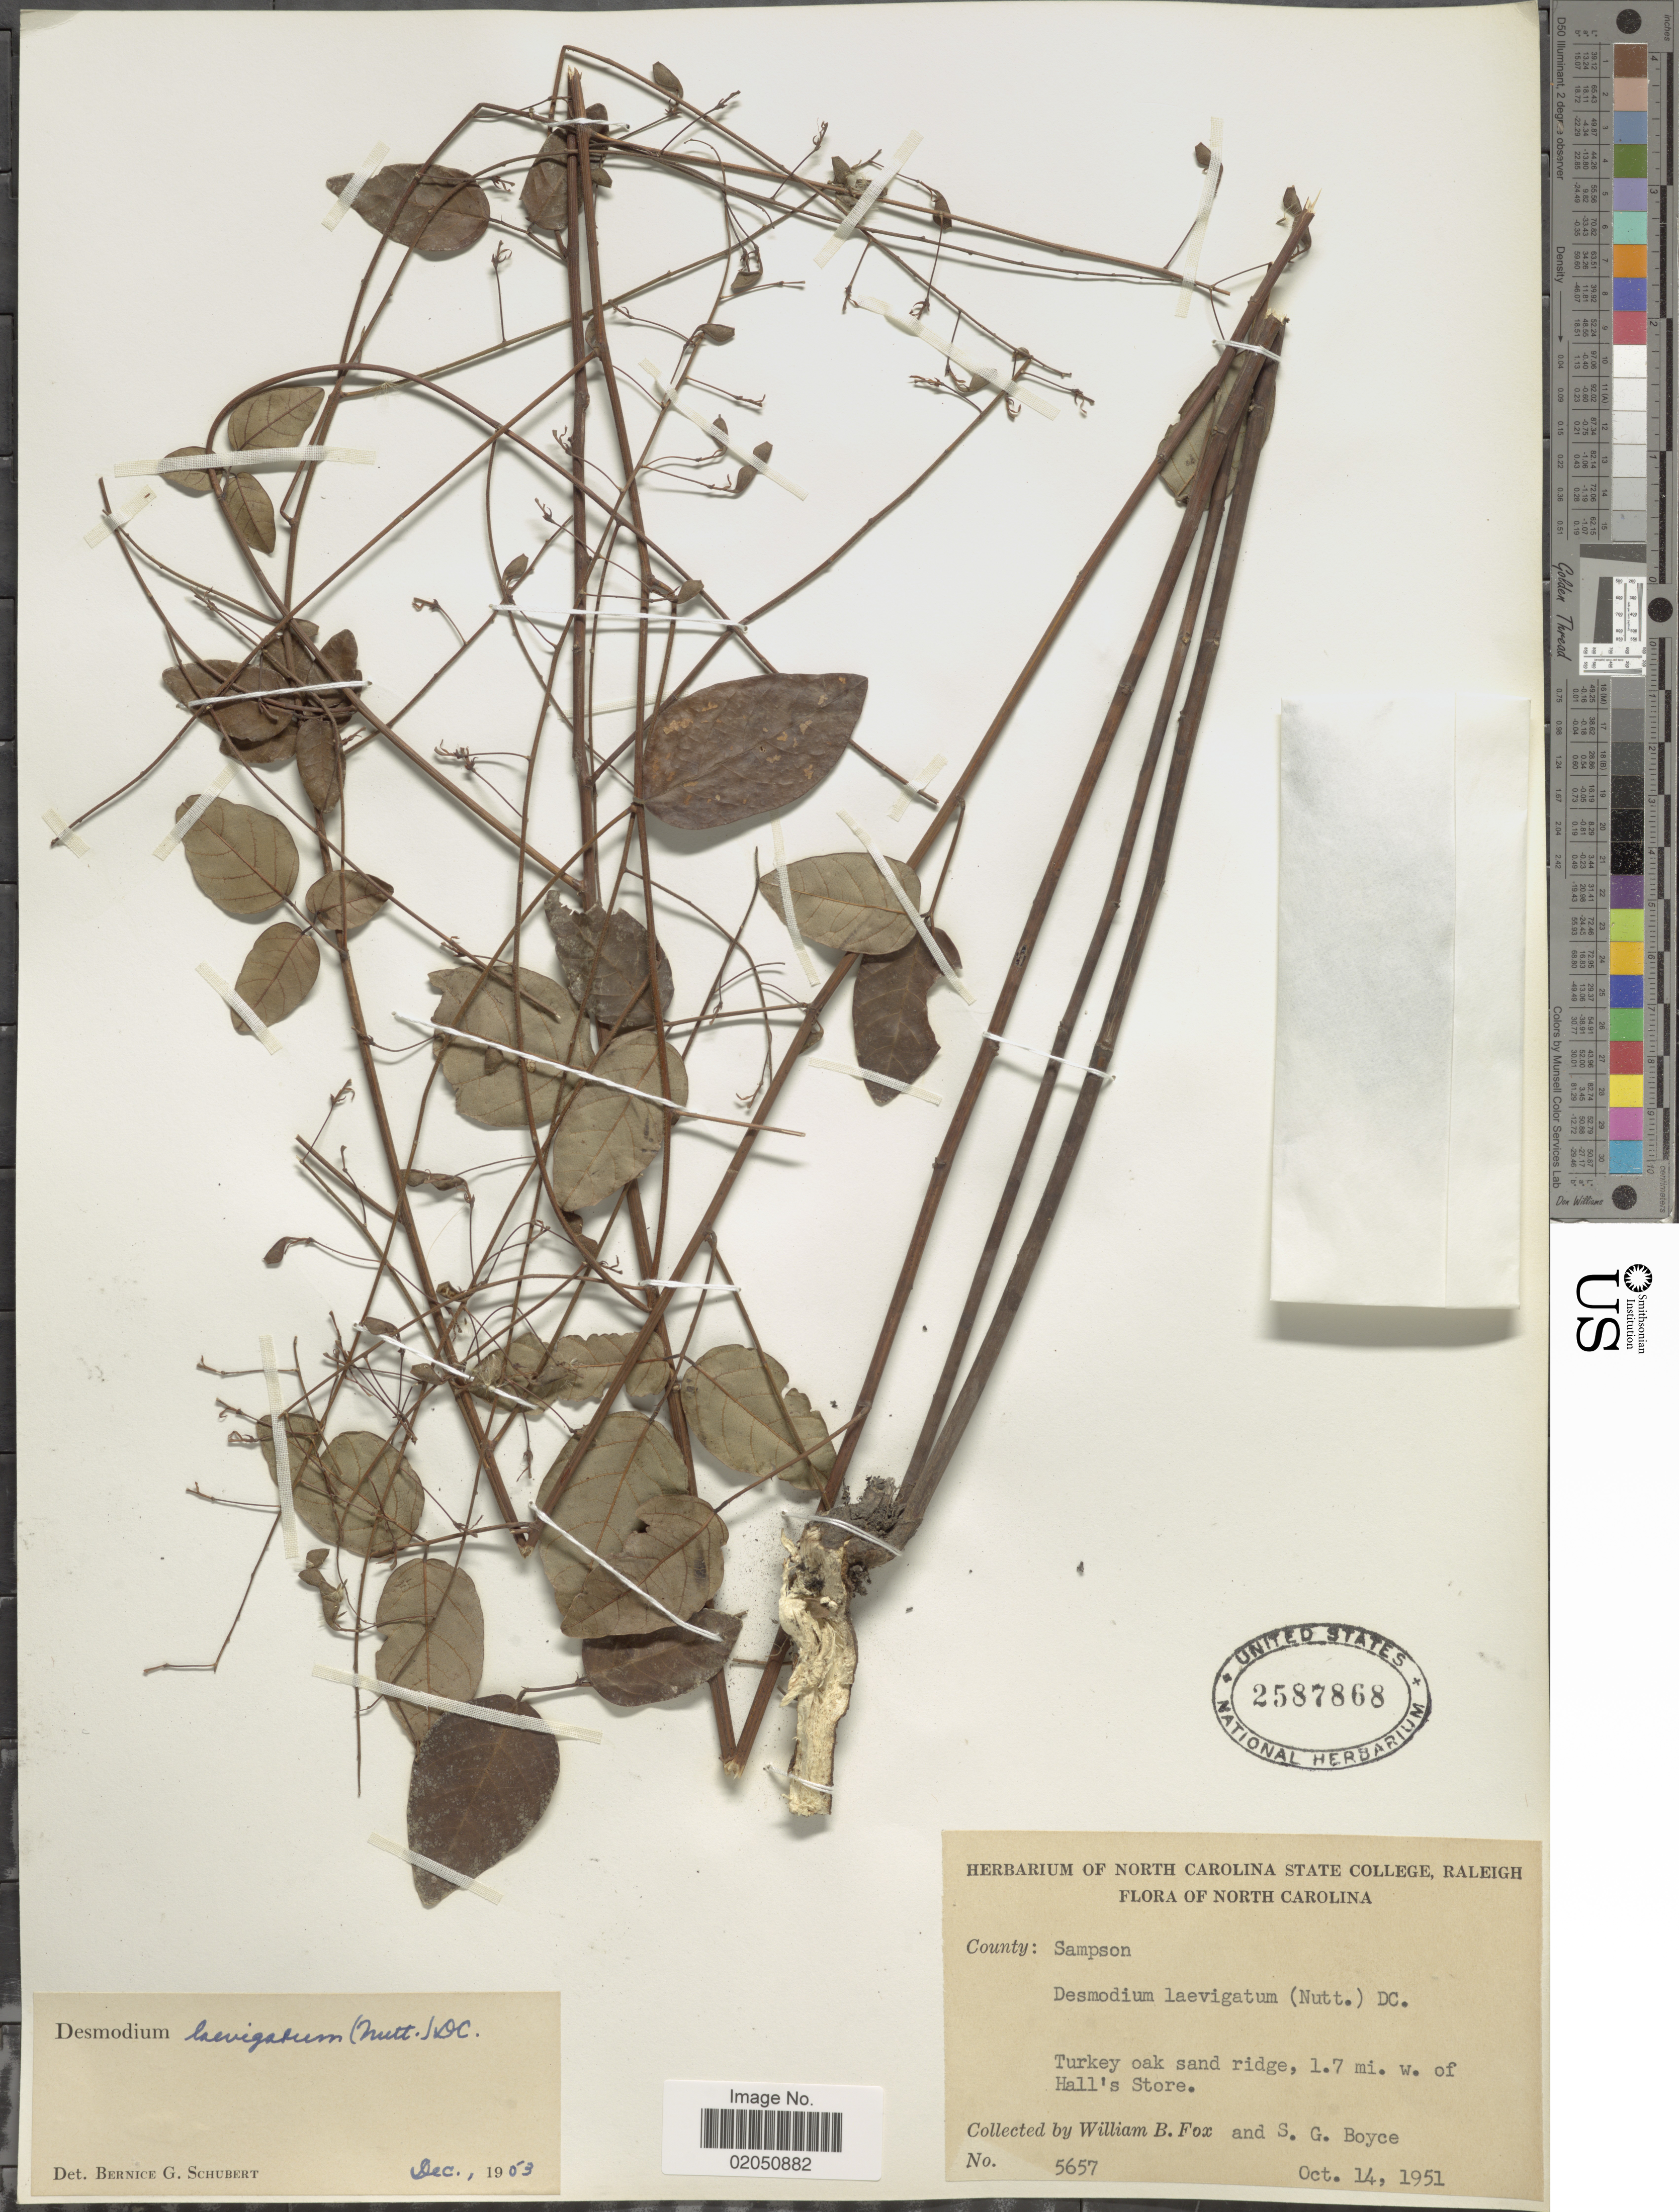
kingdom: Plantae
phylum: Tracheophyta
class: Magnoliopsida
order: Fabales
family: Fabaceae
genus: Desmodium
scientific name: Desmodium laevigatum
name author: (Nutt.) DC.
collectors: W. B. Fox & S. Boyce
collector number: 5657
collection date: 1951-10-14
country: United States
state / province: North Carolina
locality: County: Sampson, Turkey oak sand ridge, 1.7 mi w. of Hall's Store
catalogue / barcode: US 2587868